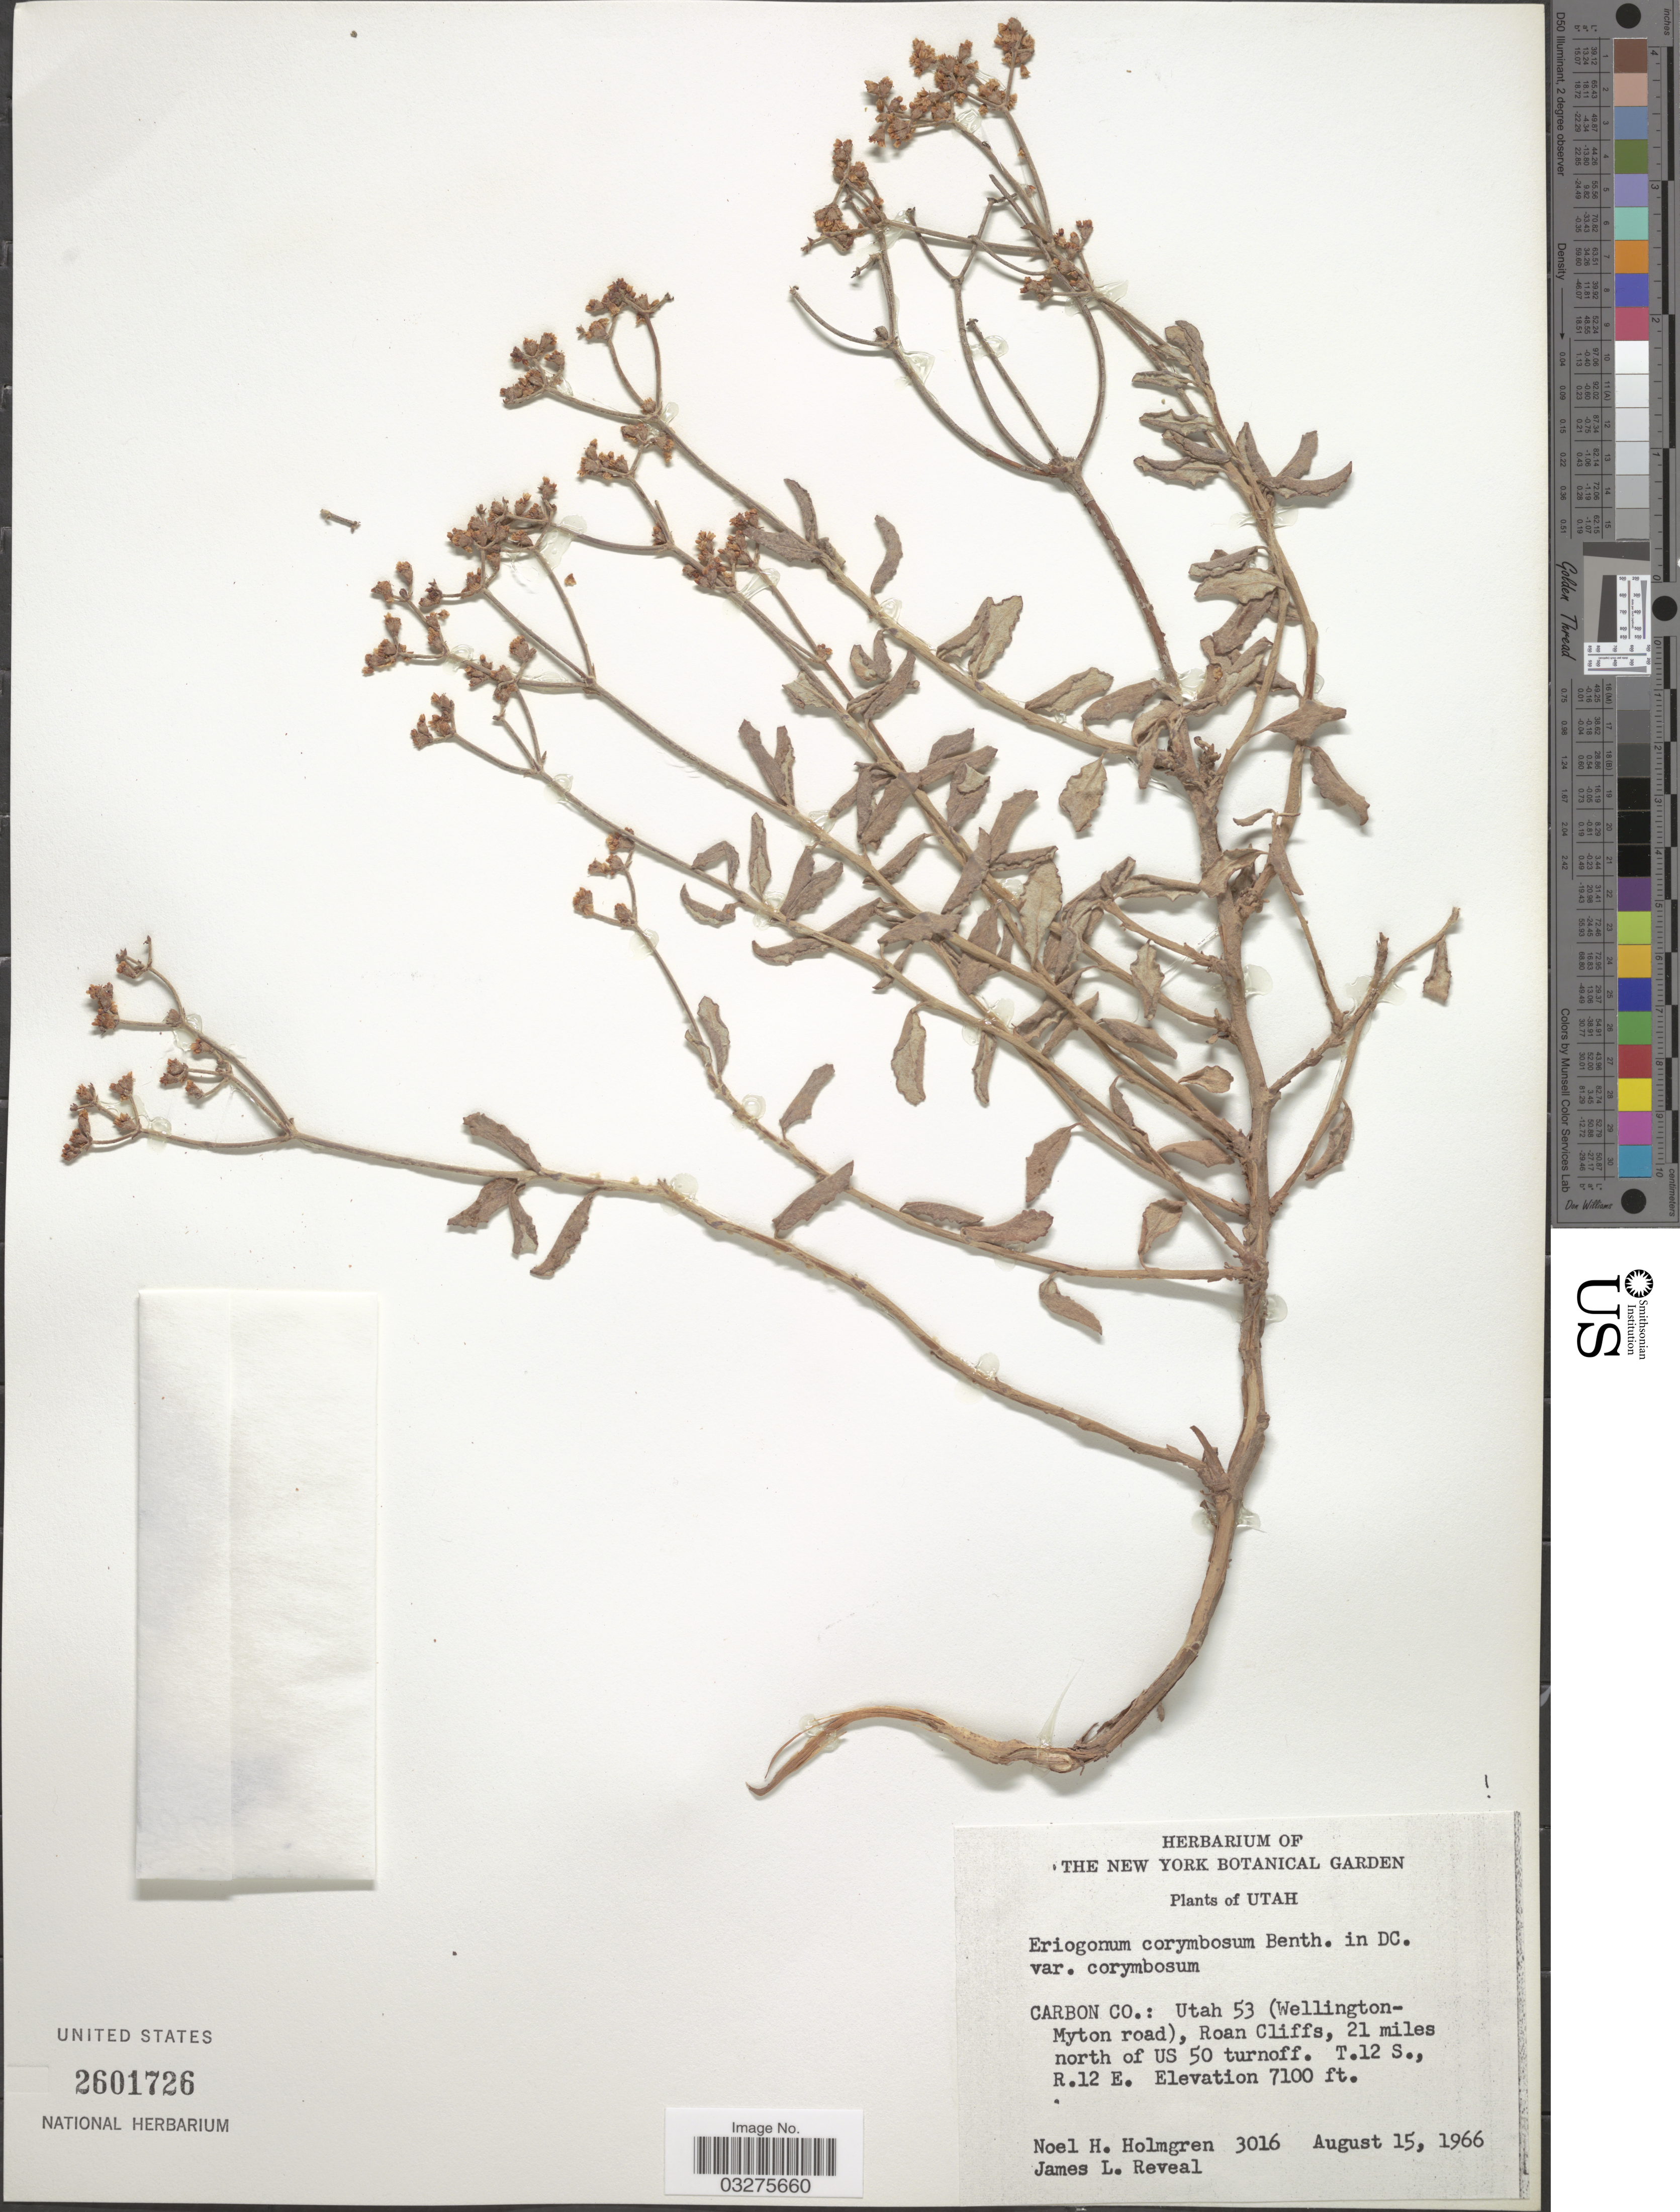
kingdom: Plantae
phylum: Tracheophyta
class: Magnoliopsida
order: Caryophyllales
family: Polygonaceae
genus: Eriogonum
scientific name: Eriogonum corymbosum var. corymbosum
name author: Benth.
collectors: N. H. Holmgren & J. L. Reveal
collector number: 3016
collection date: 1966-08-15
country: United States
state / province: Utah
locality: Carbon Co.: Utah 53 (Wellington- Myton road), Roan Cliffs, 21 miles north of US turnoff. T.12 S., R.12 E.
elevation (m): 2164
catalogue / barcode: US 2601726